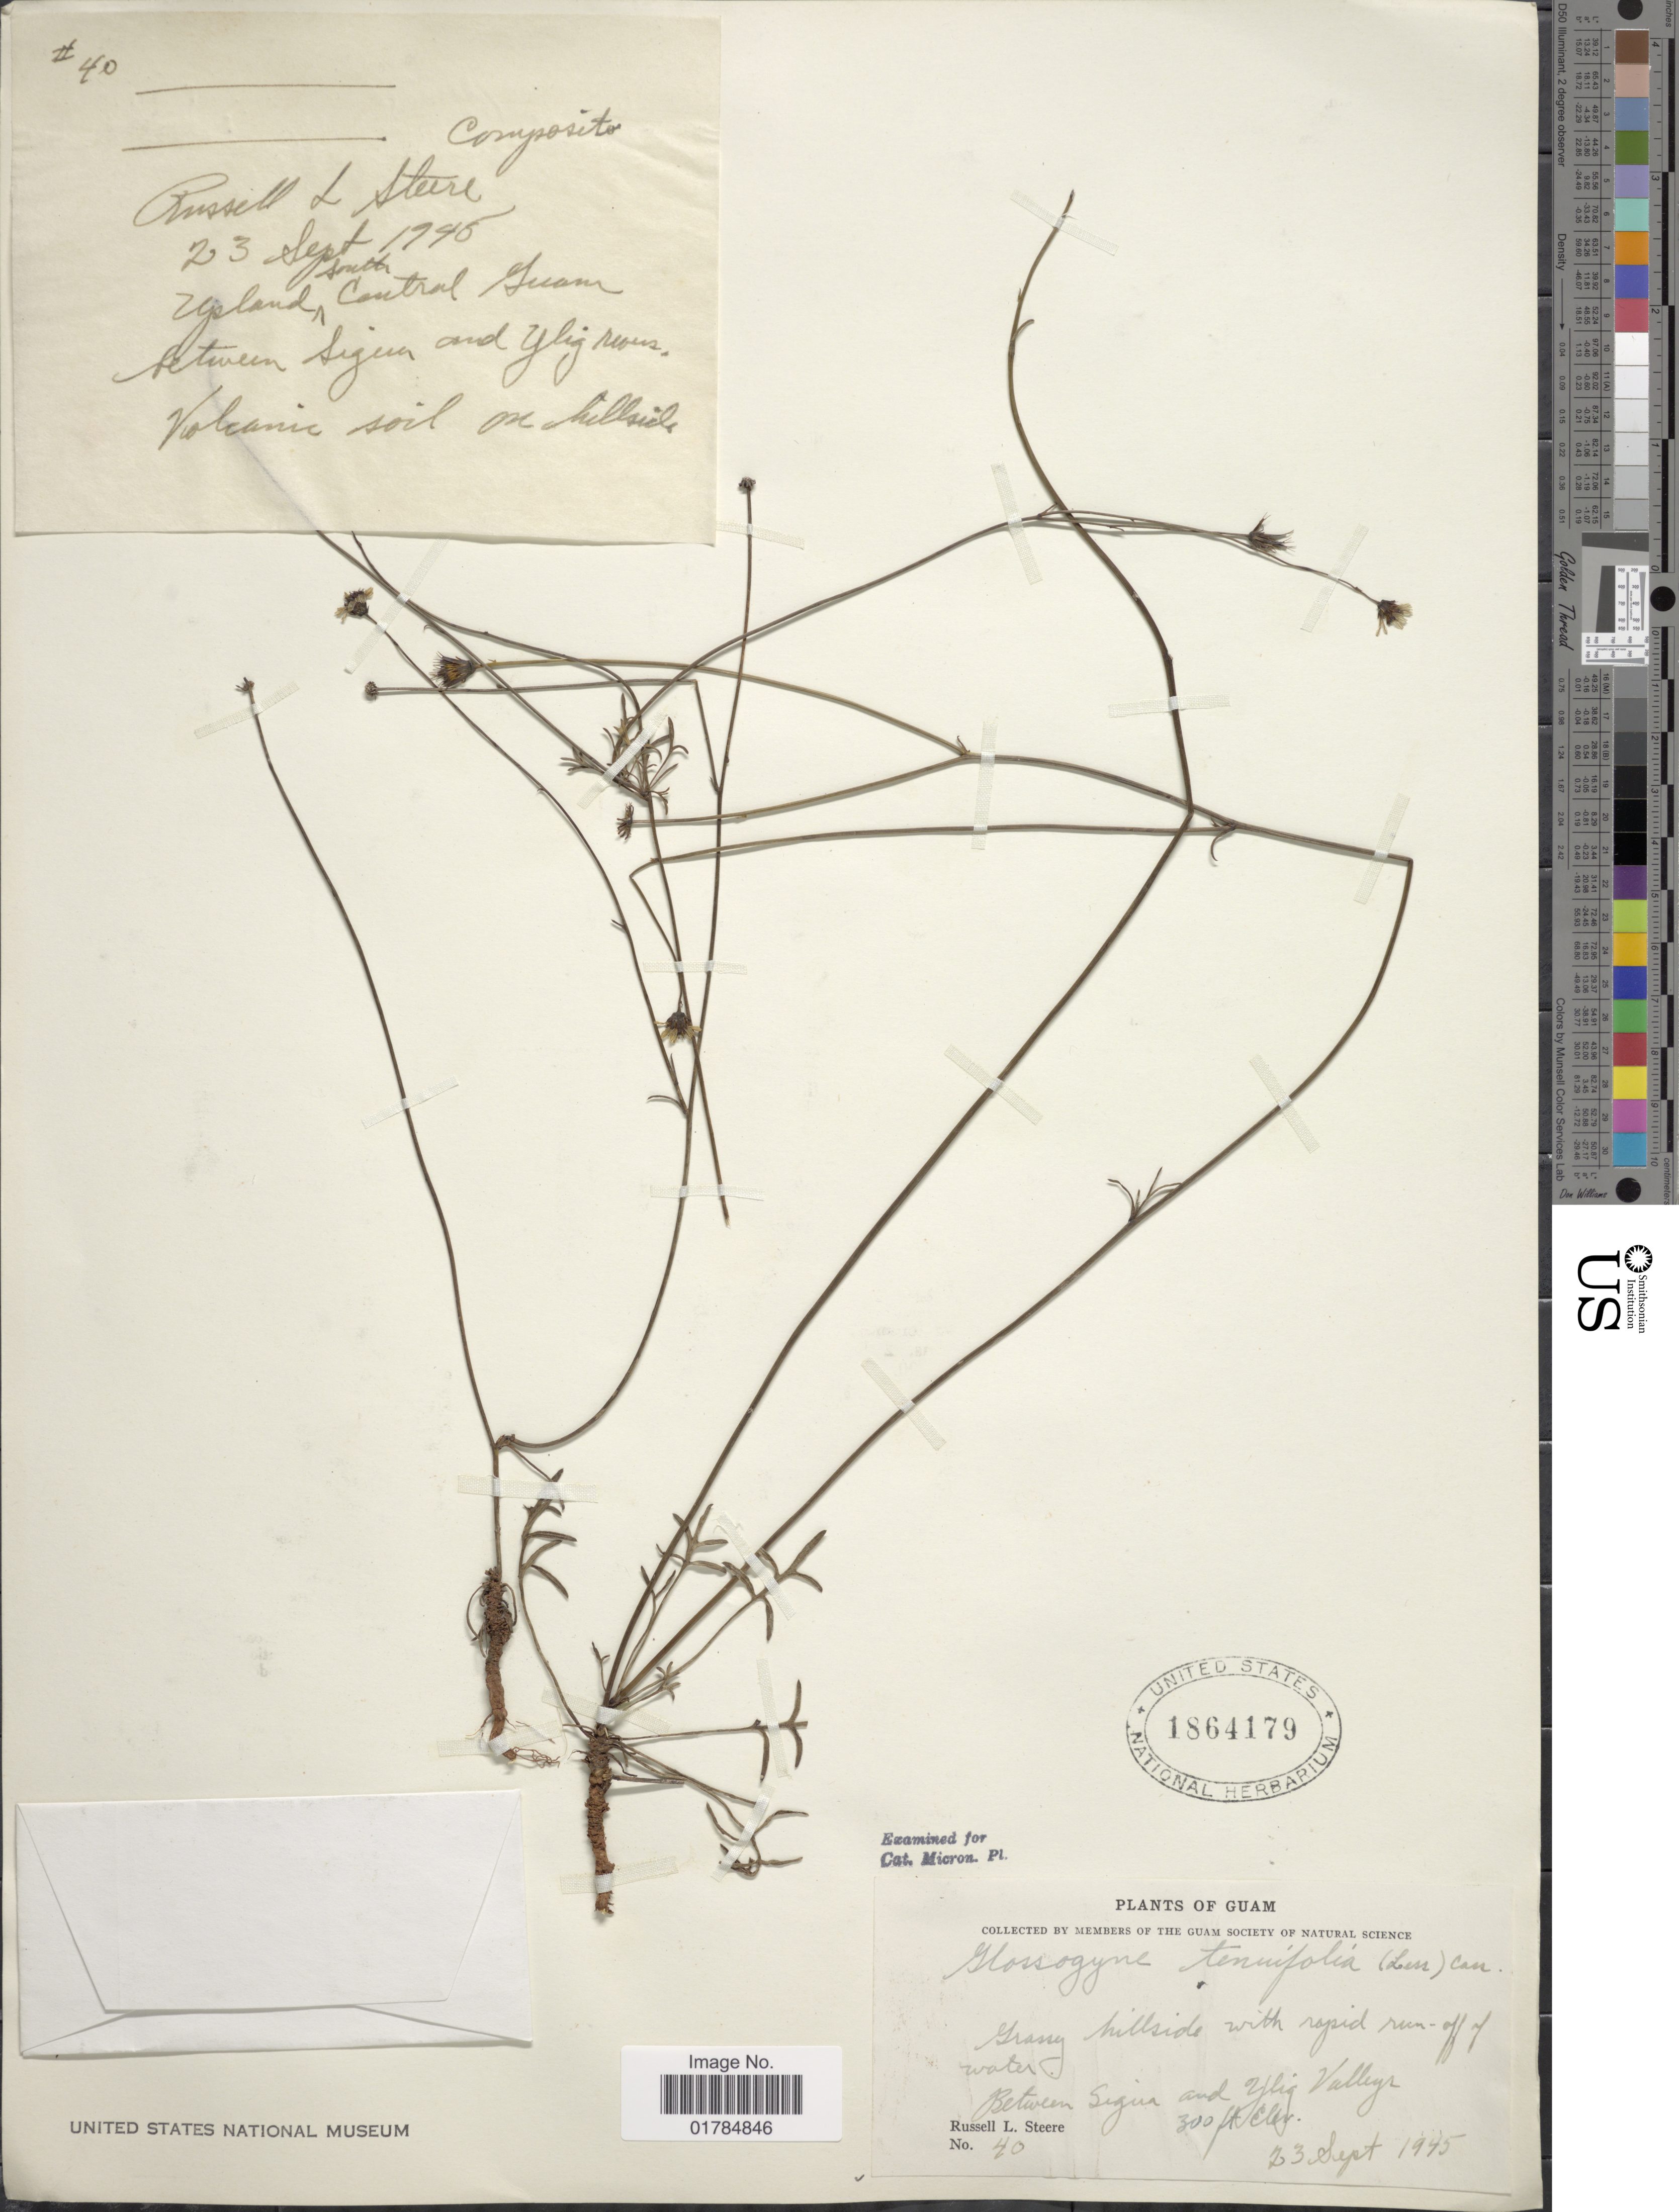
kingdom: Plantae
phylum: Tracheophyta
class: Magnoliopsida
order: Asterales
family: Asteraceae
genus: Glossogyne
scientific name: Glossogyne tenuifolia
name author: (Labill.)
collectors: R. L. Steele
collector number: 40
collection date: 1945-09-23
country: Guam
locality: Between Sigun and Ylig Valleys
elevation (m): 91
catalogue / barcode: US 1864179